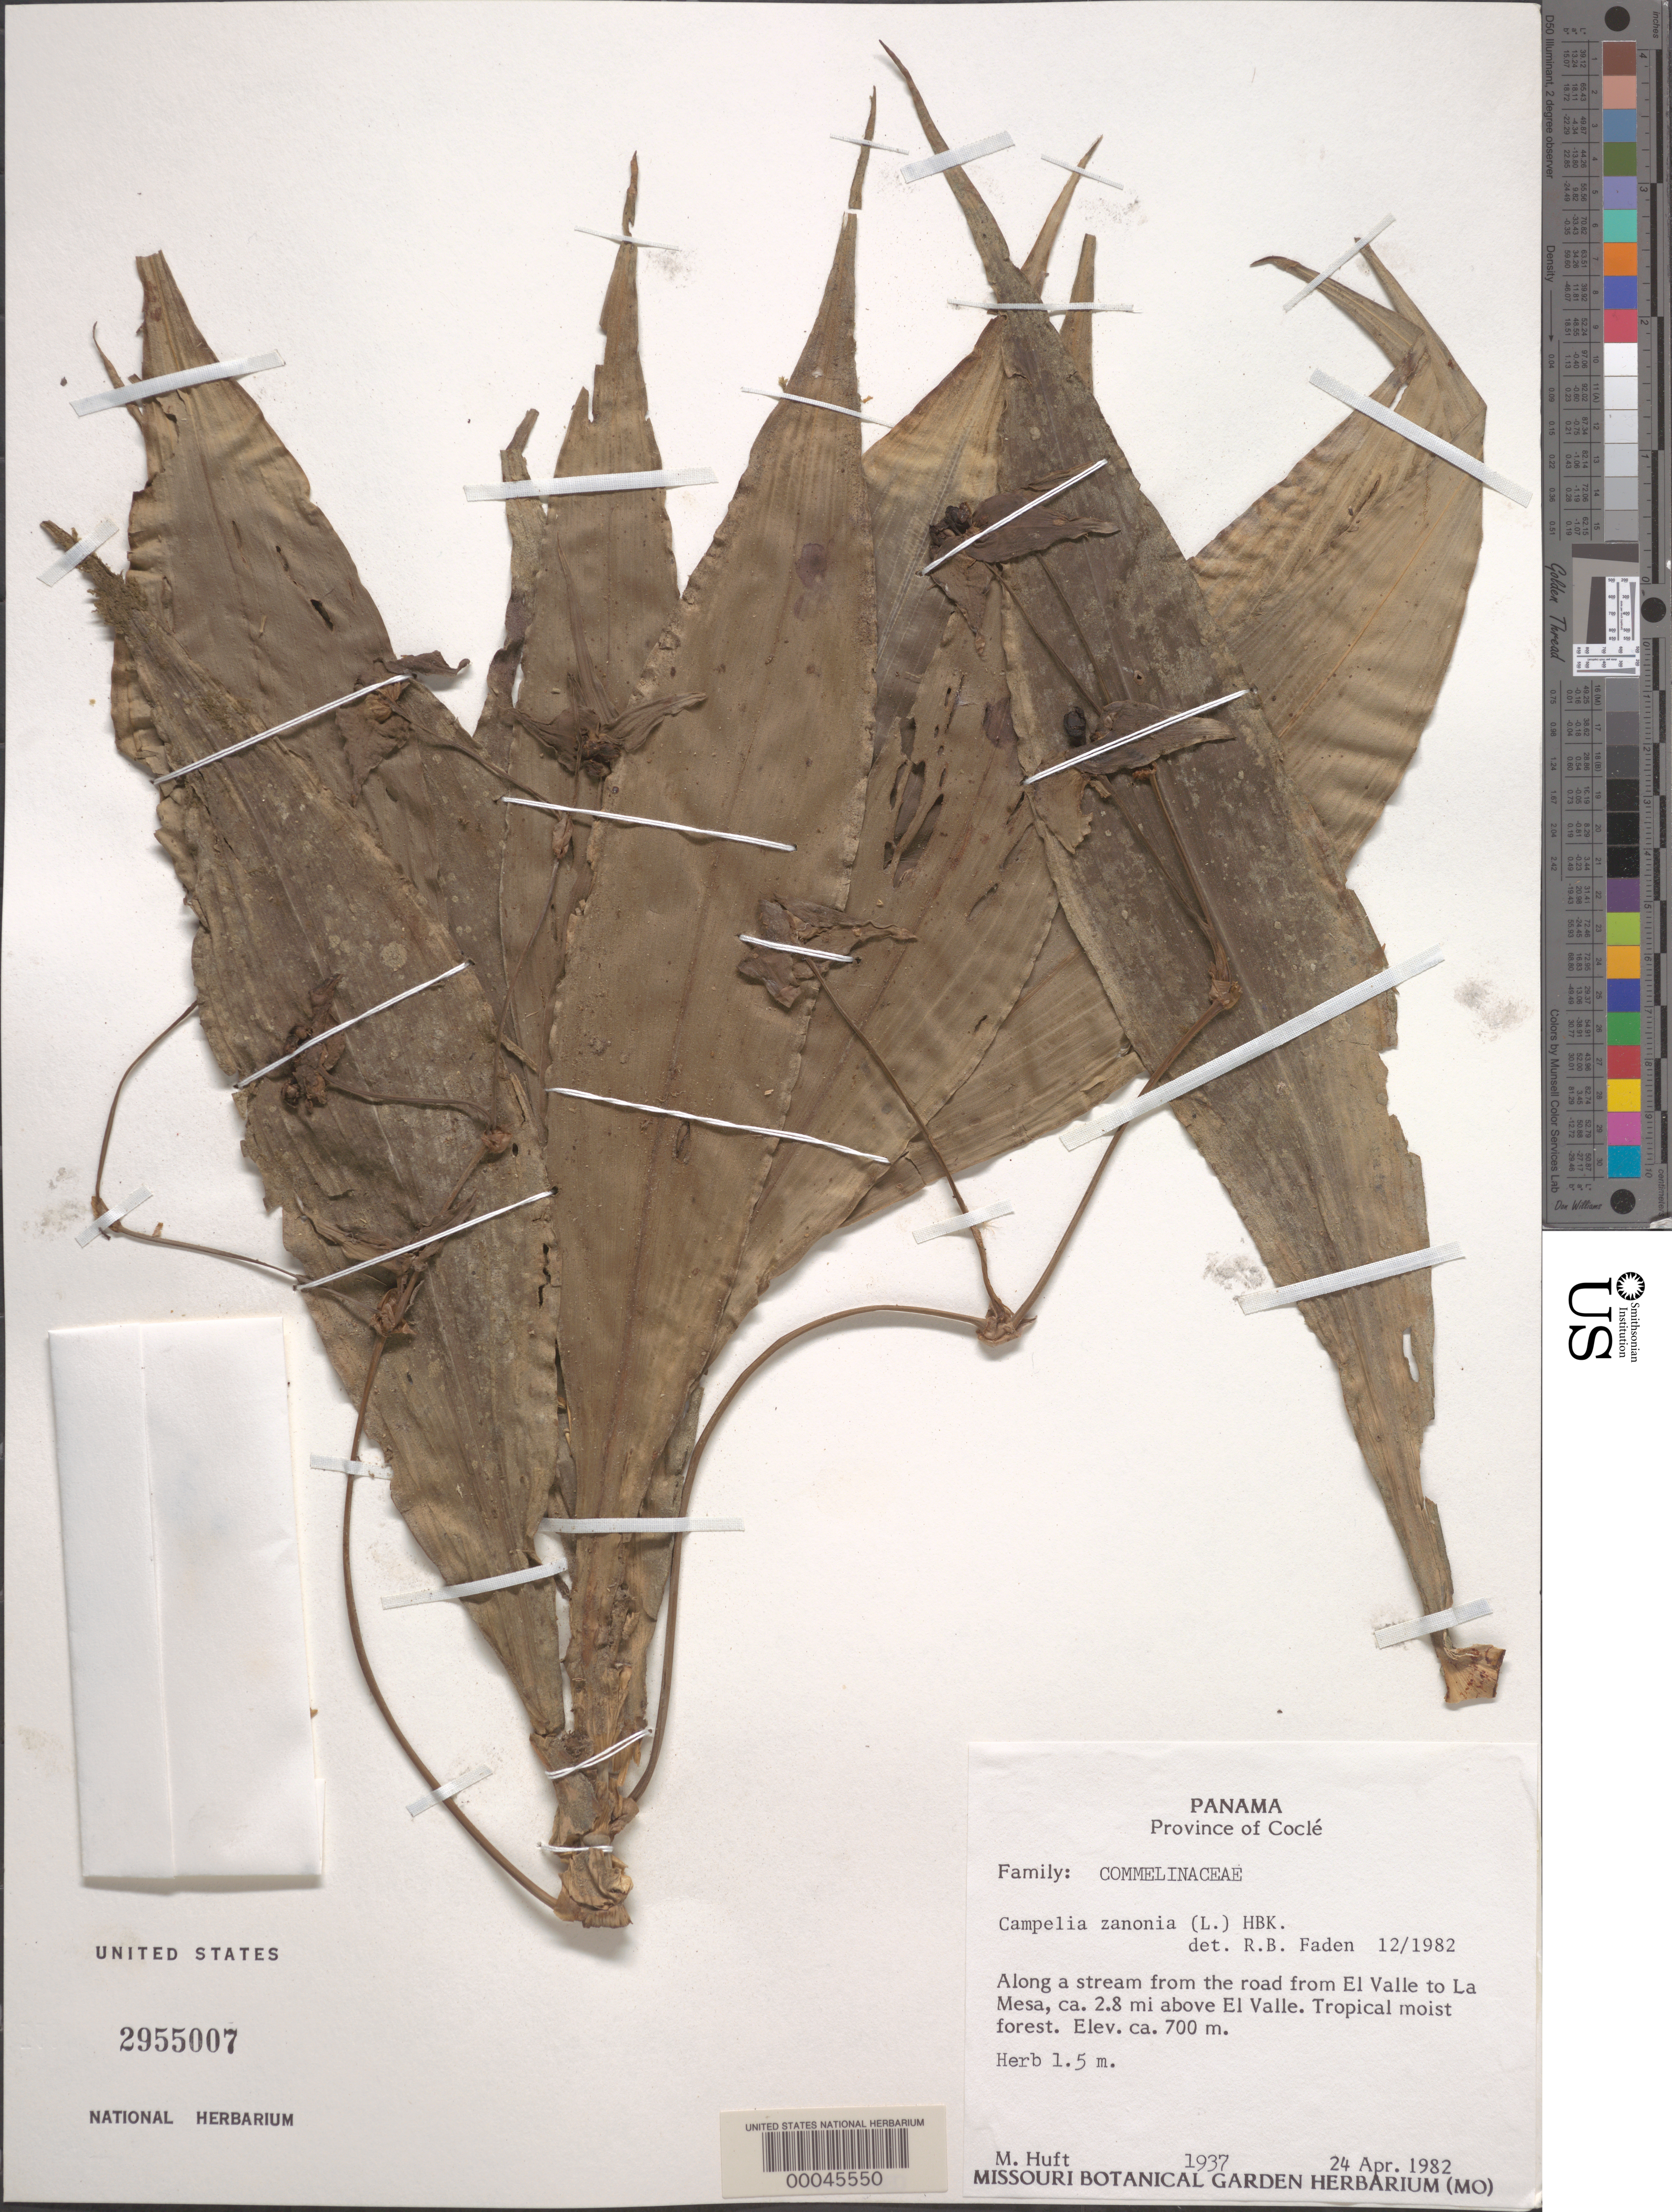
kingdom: Plantae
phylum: Tracheophyta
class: Liliopsida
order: Commelinales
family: Commelinaceae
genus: Tradescantia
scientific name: Tradescantia zanonia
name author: (L.) Sw.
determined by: Faden, Robert B., (US), Smithsonian Institution - National Museum of Natural History (UNITED STATES)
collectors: M. J. Huft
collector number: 1937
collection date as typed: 24 Apr 1982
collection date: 1982-04-24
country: Panama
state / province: Coclé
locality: Above El Valle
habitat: Streambank, tropical moist forest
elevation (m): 700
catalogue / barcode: US 2955007